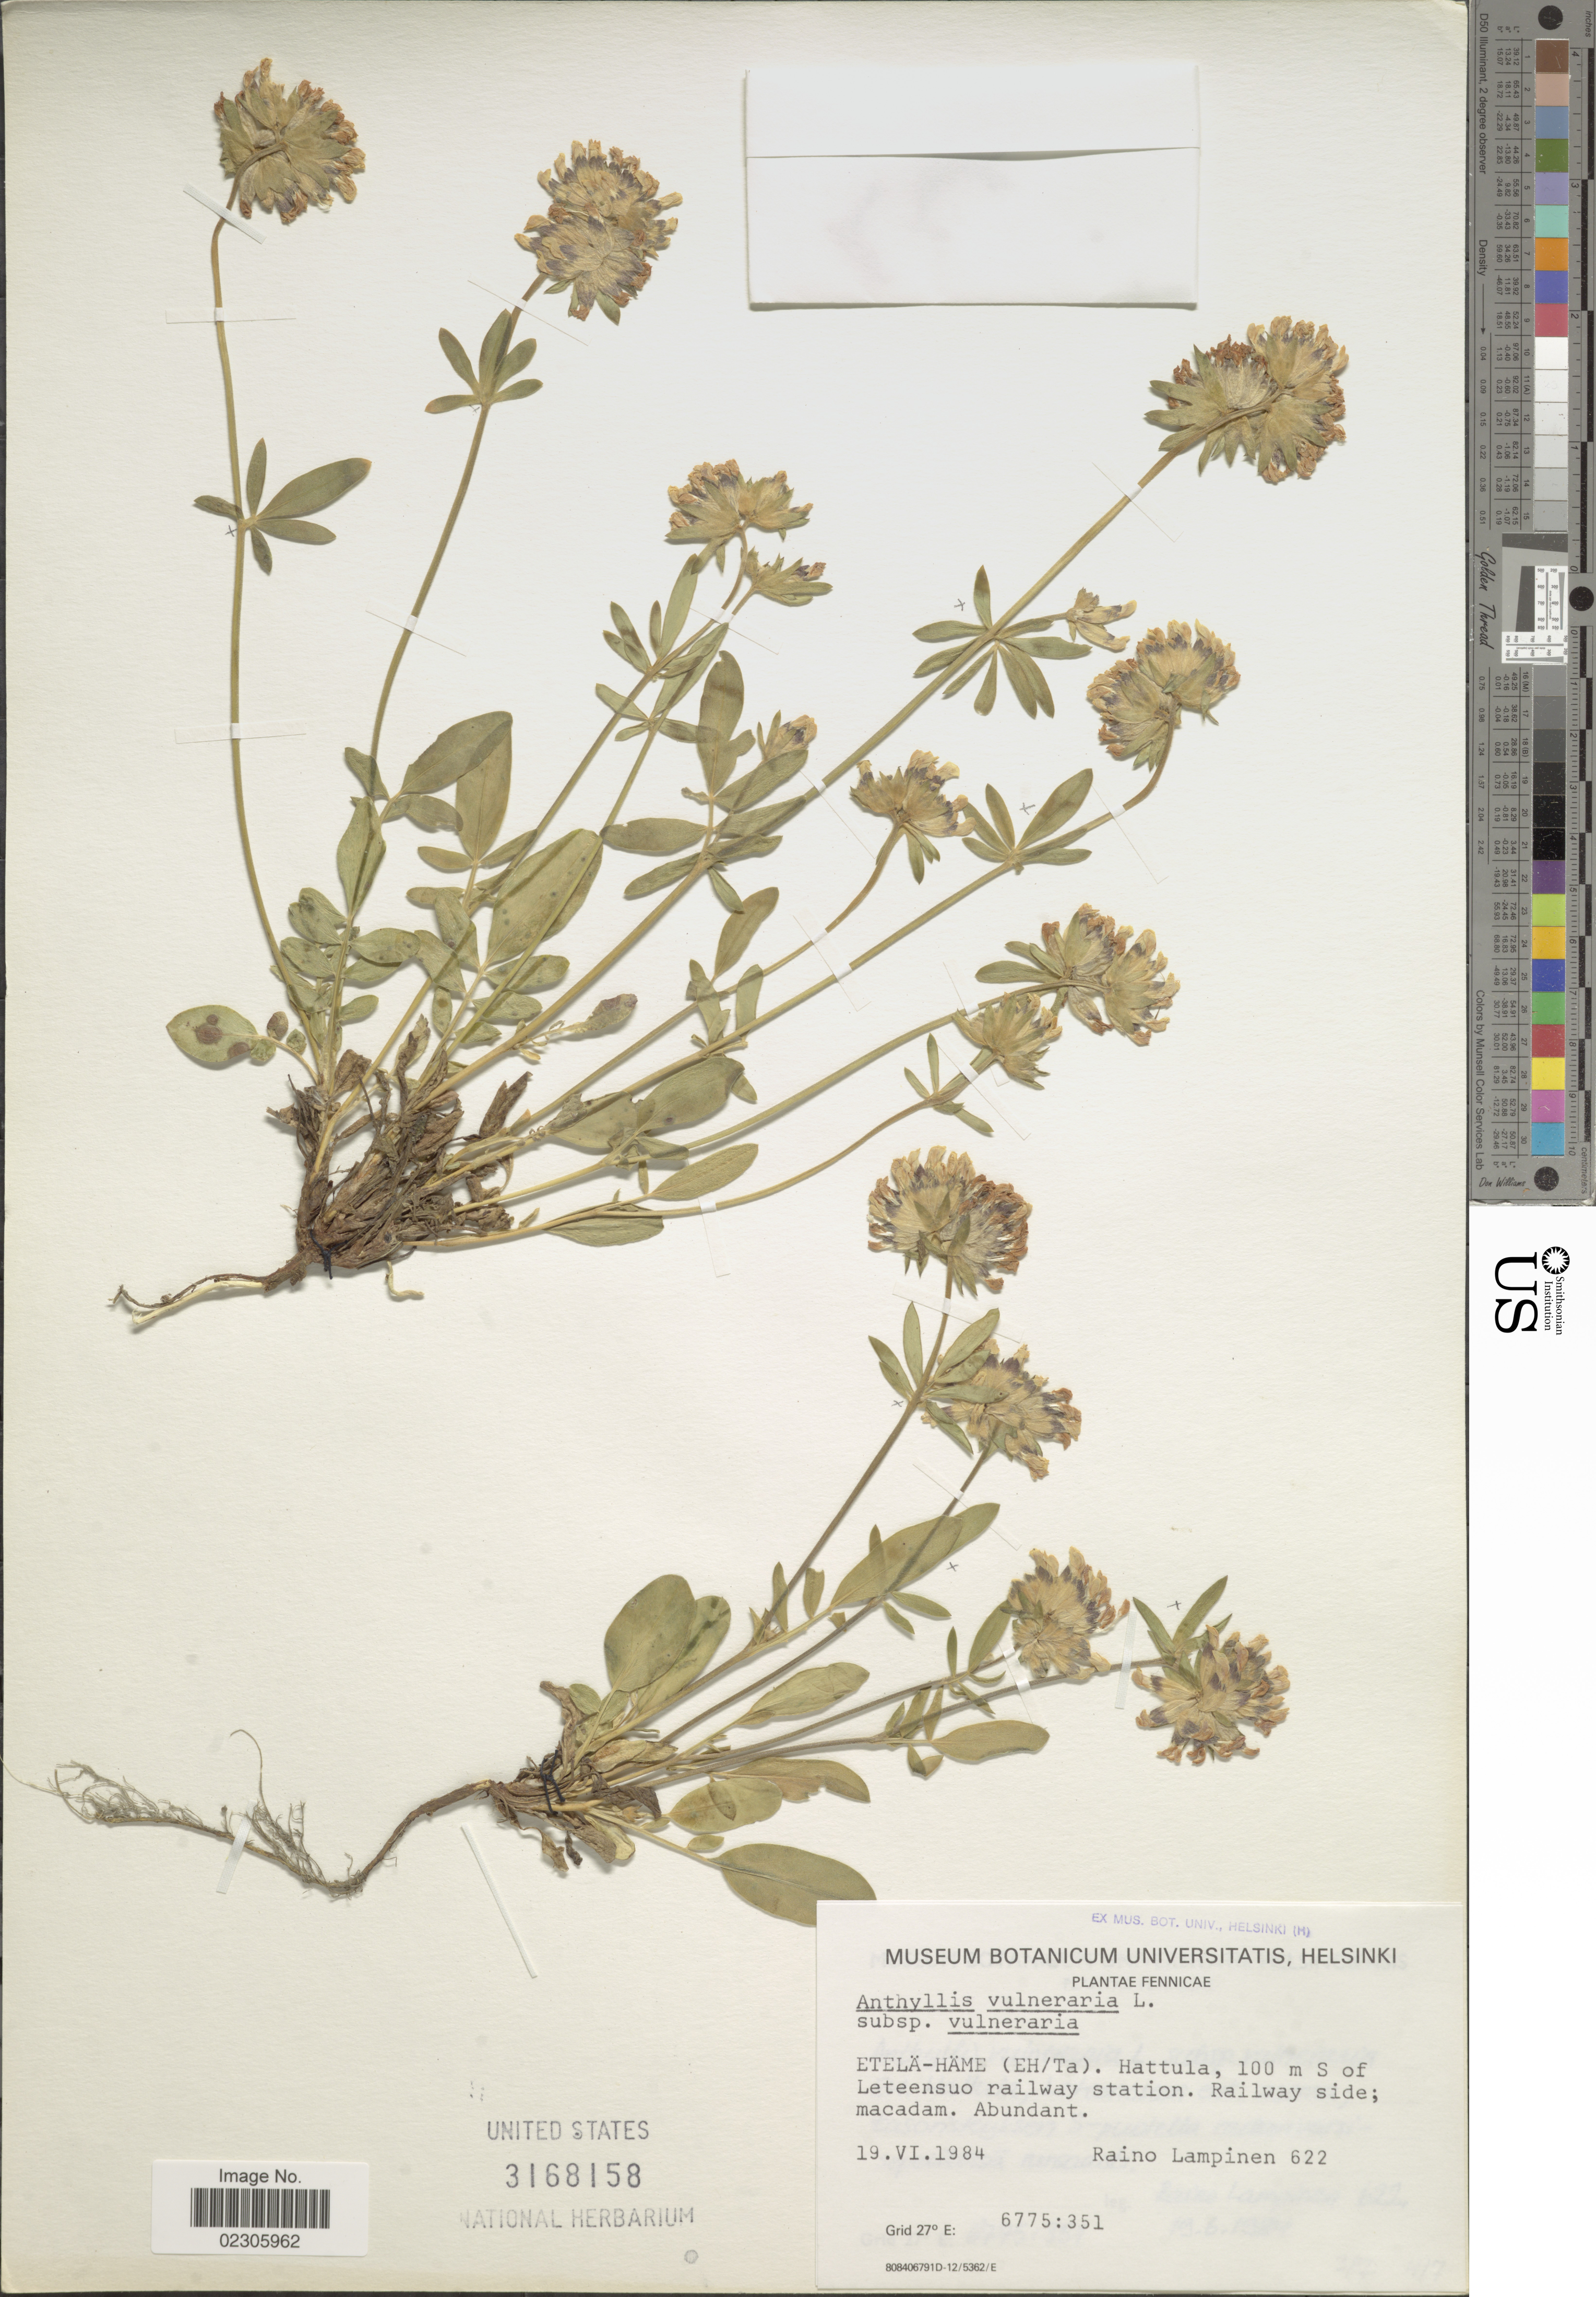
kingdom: Plantae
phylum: Tracheophyta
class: Magnoliopsida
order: Fabales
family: Fabaceae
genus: Anthyllis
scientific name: Anthyllis vulneraria subsp. vulneraria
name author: L.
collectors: R. Lampinen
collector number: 622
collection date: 1984-06-19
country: Finland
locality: Fennicae, Etela-Hame (Eh/Ta), Hattula, S of Leteensuo railway station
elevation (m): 100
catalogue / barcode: US 3168158